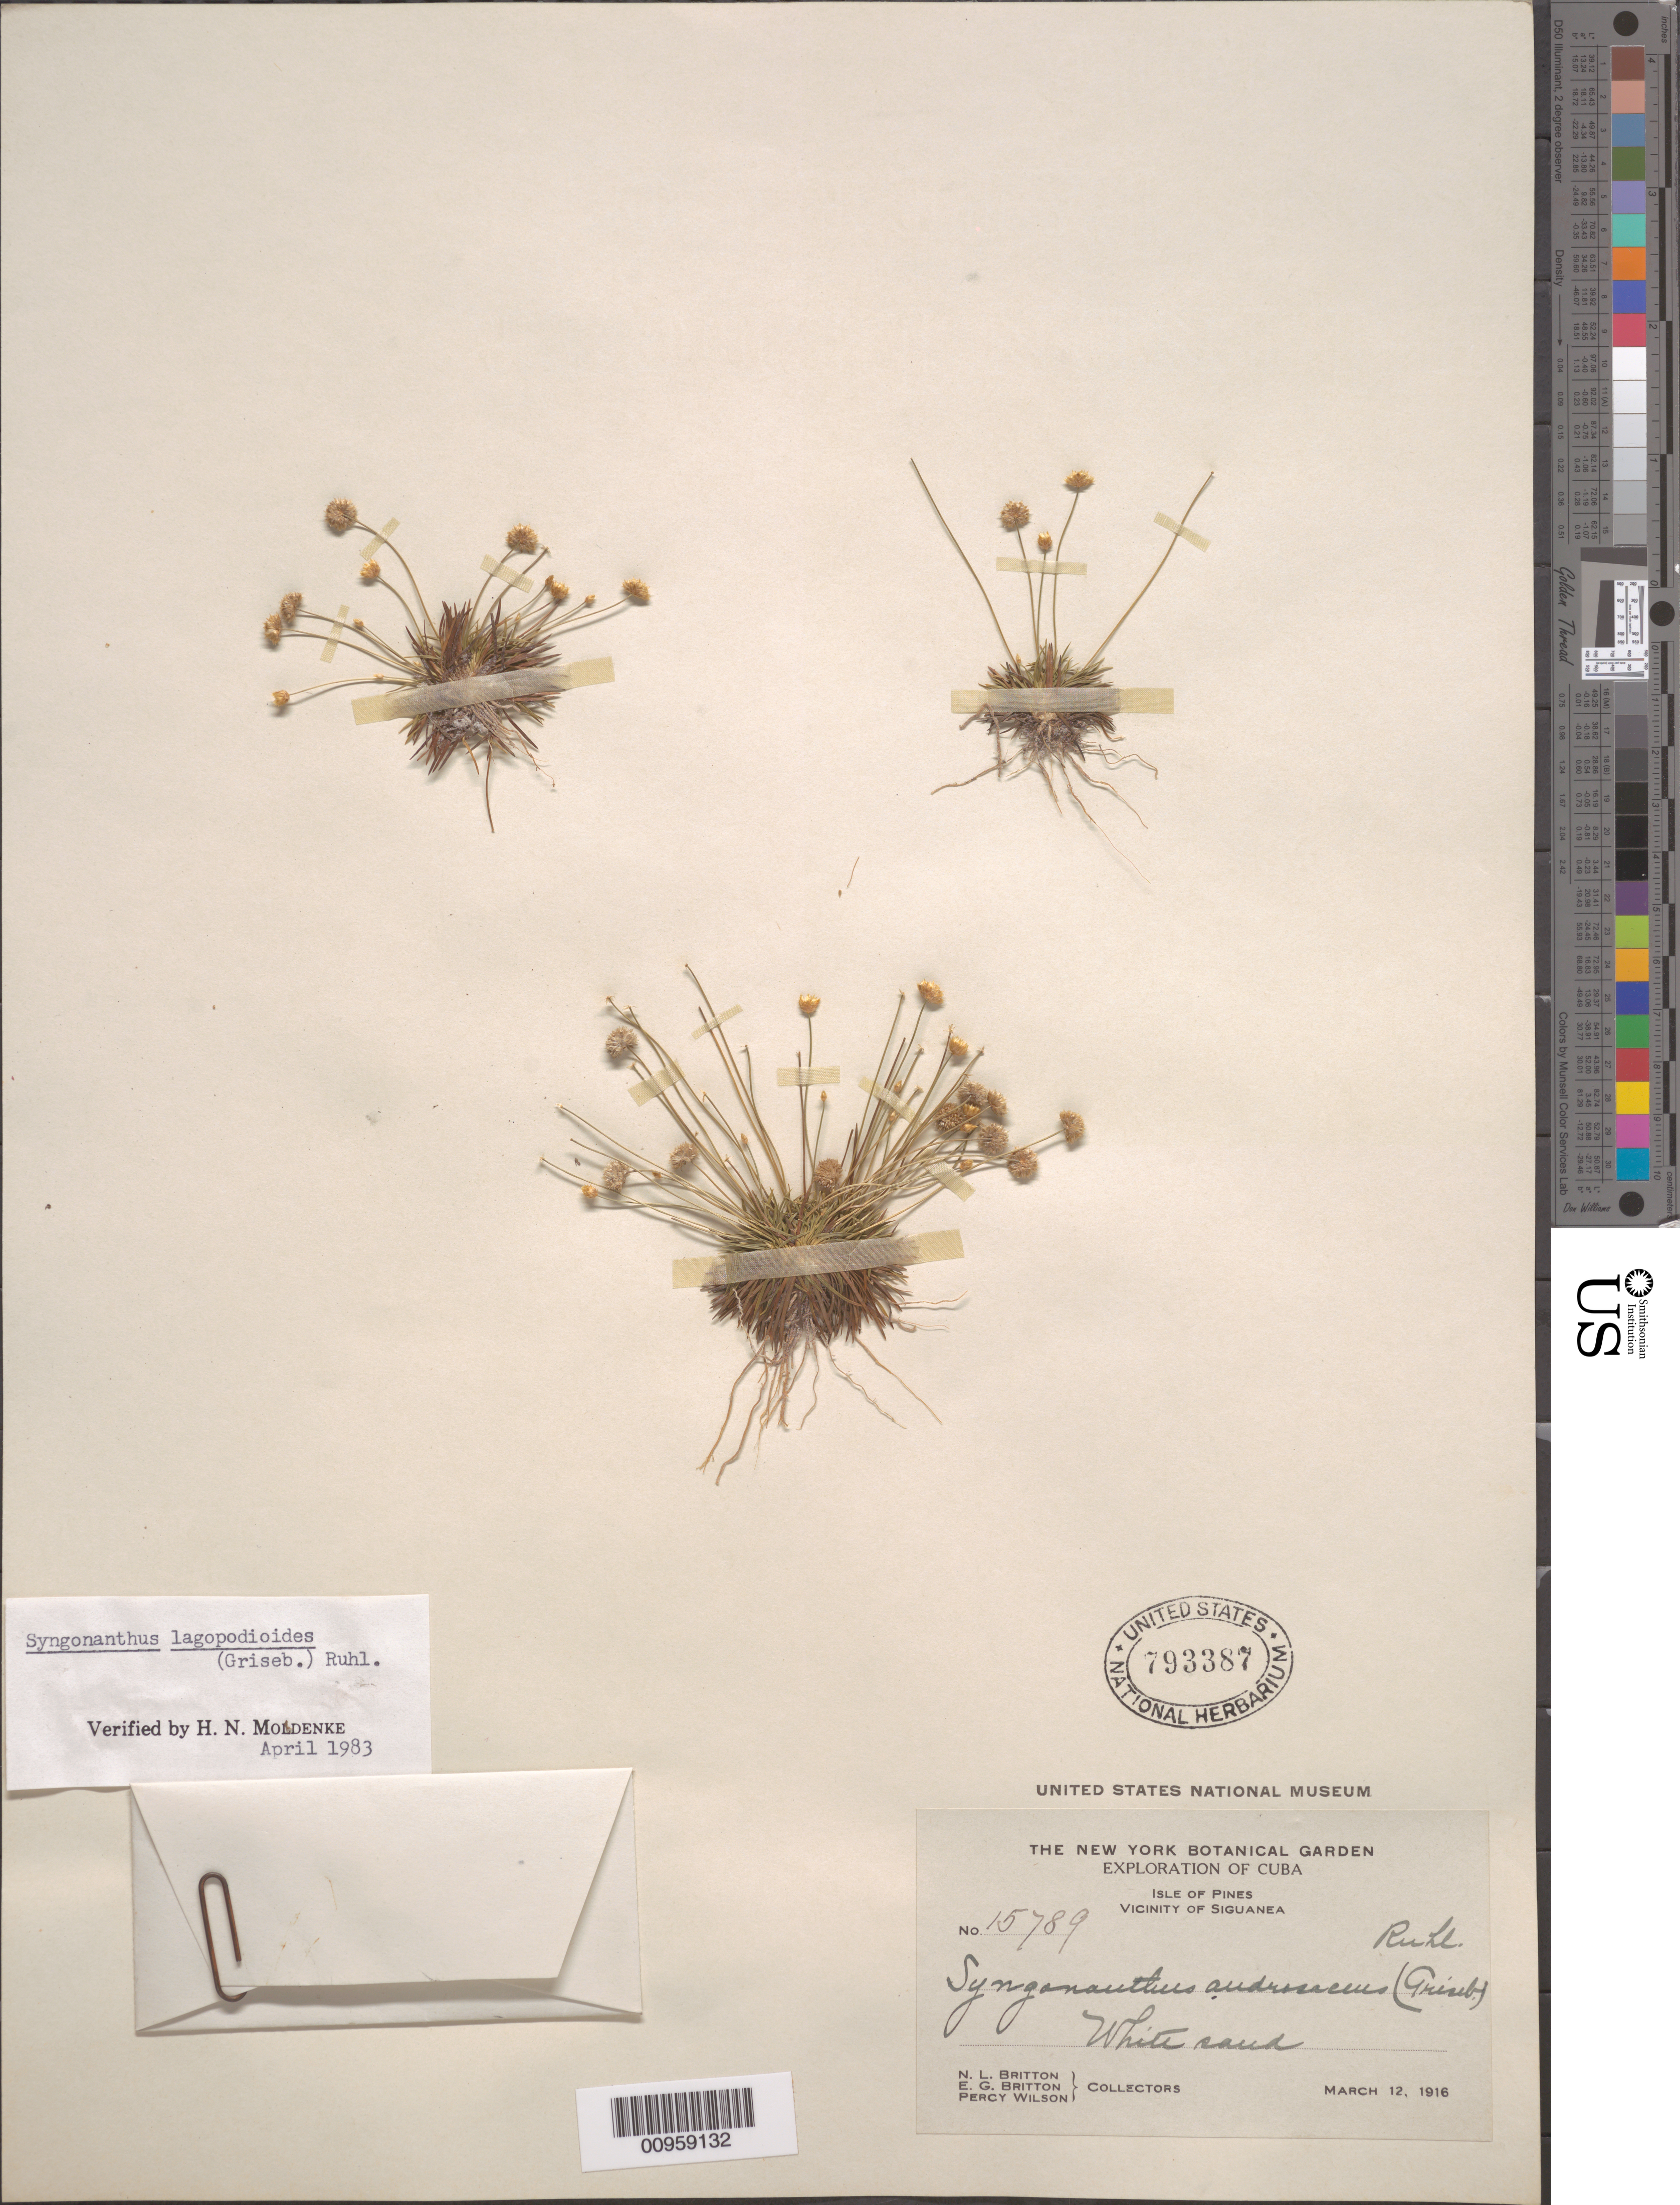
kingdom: Plantae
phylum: Tracheophyta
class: Liliopsida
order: Poales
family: Eriocaulaceae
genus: Syngonanthus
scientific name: Syngonanthus lagopodioides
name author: (Griseb.) Ruhland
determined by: Moldenke, H. N.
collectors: N. Britton, E. G. Britton & P. Wilson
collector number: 15789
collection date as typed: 12 Mar 1916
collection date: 1916-03-12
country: Cuba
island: Isla de la Juventud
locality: Vicinity of Siguanea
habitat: White sand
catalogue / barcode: US 793387